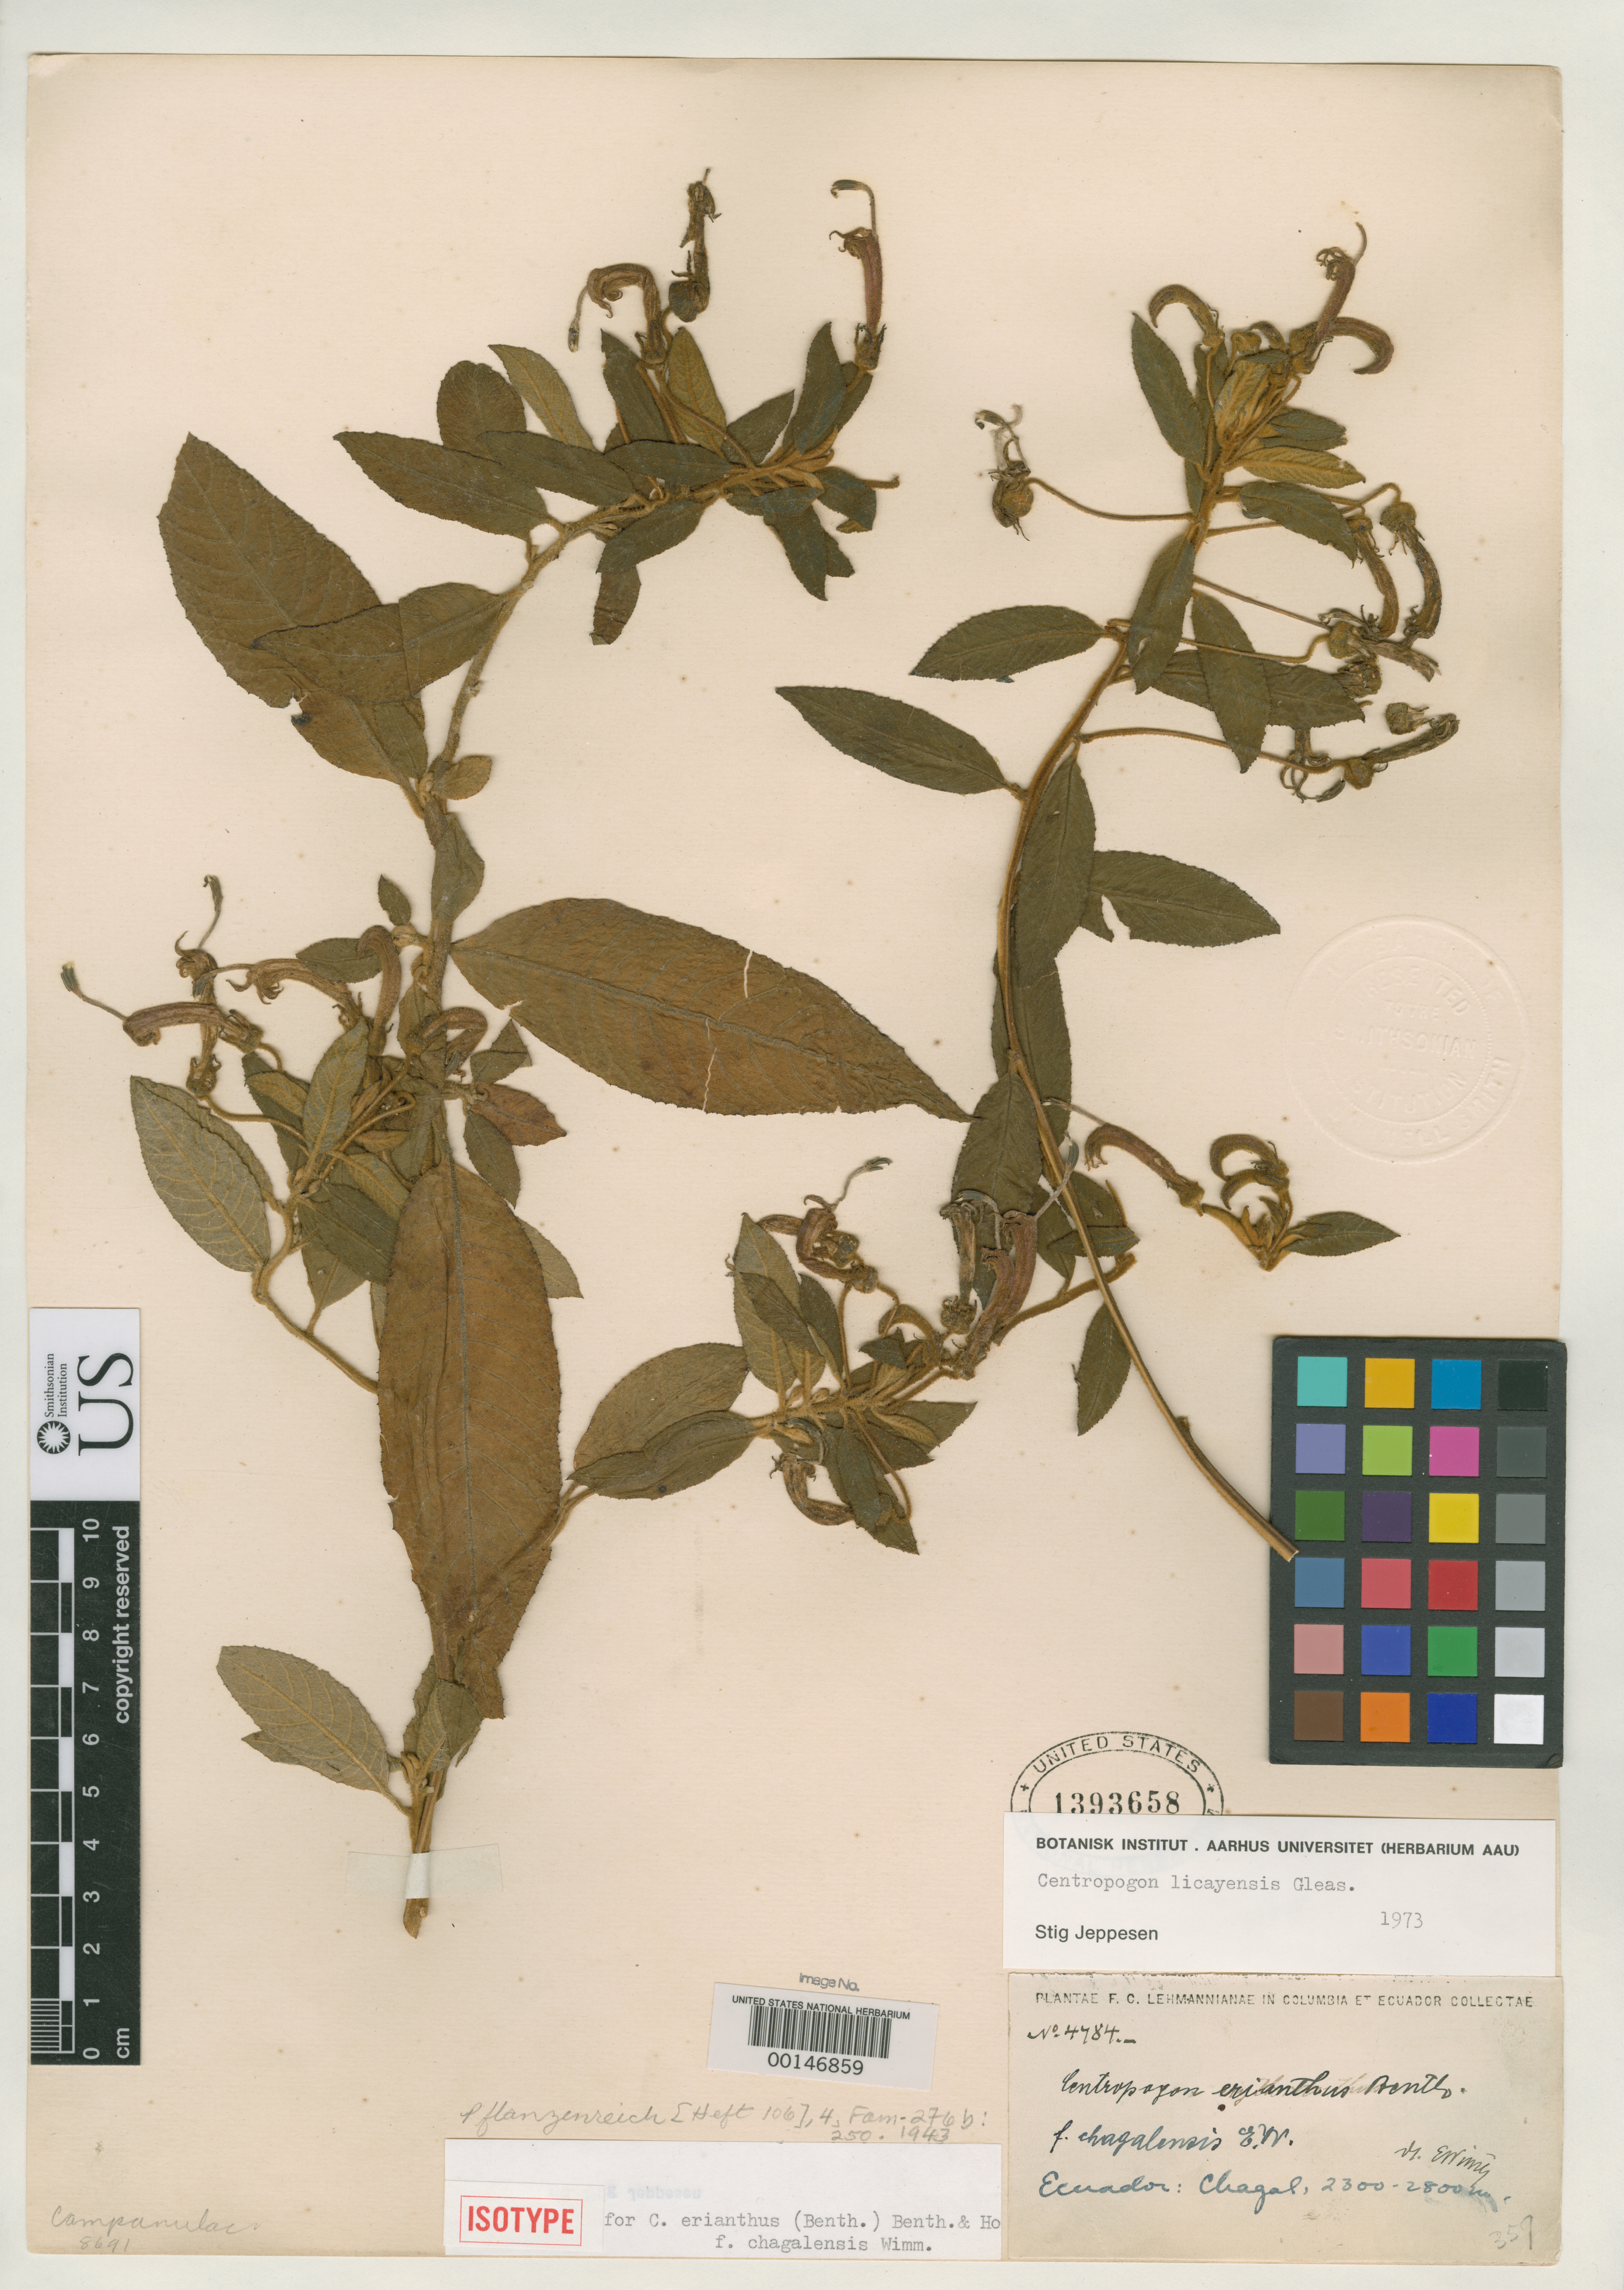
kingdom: Plantae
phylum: Tracheophyta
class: Magnoliopsida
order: Asterales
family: Campanulaceae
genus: Centropogon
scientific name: Centropogon erianthus f. chagalensis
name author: E. Wimm. in Engl.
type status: Isotype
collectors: F. C. Lehmann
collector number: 4784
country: Ecuador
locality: Chagal.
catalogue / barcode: US 1393658